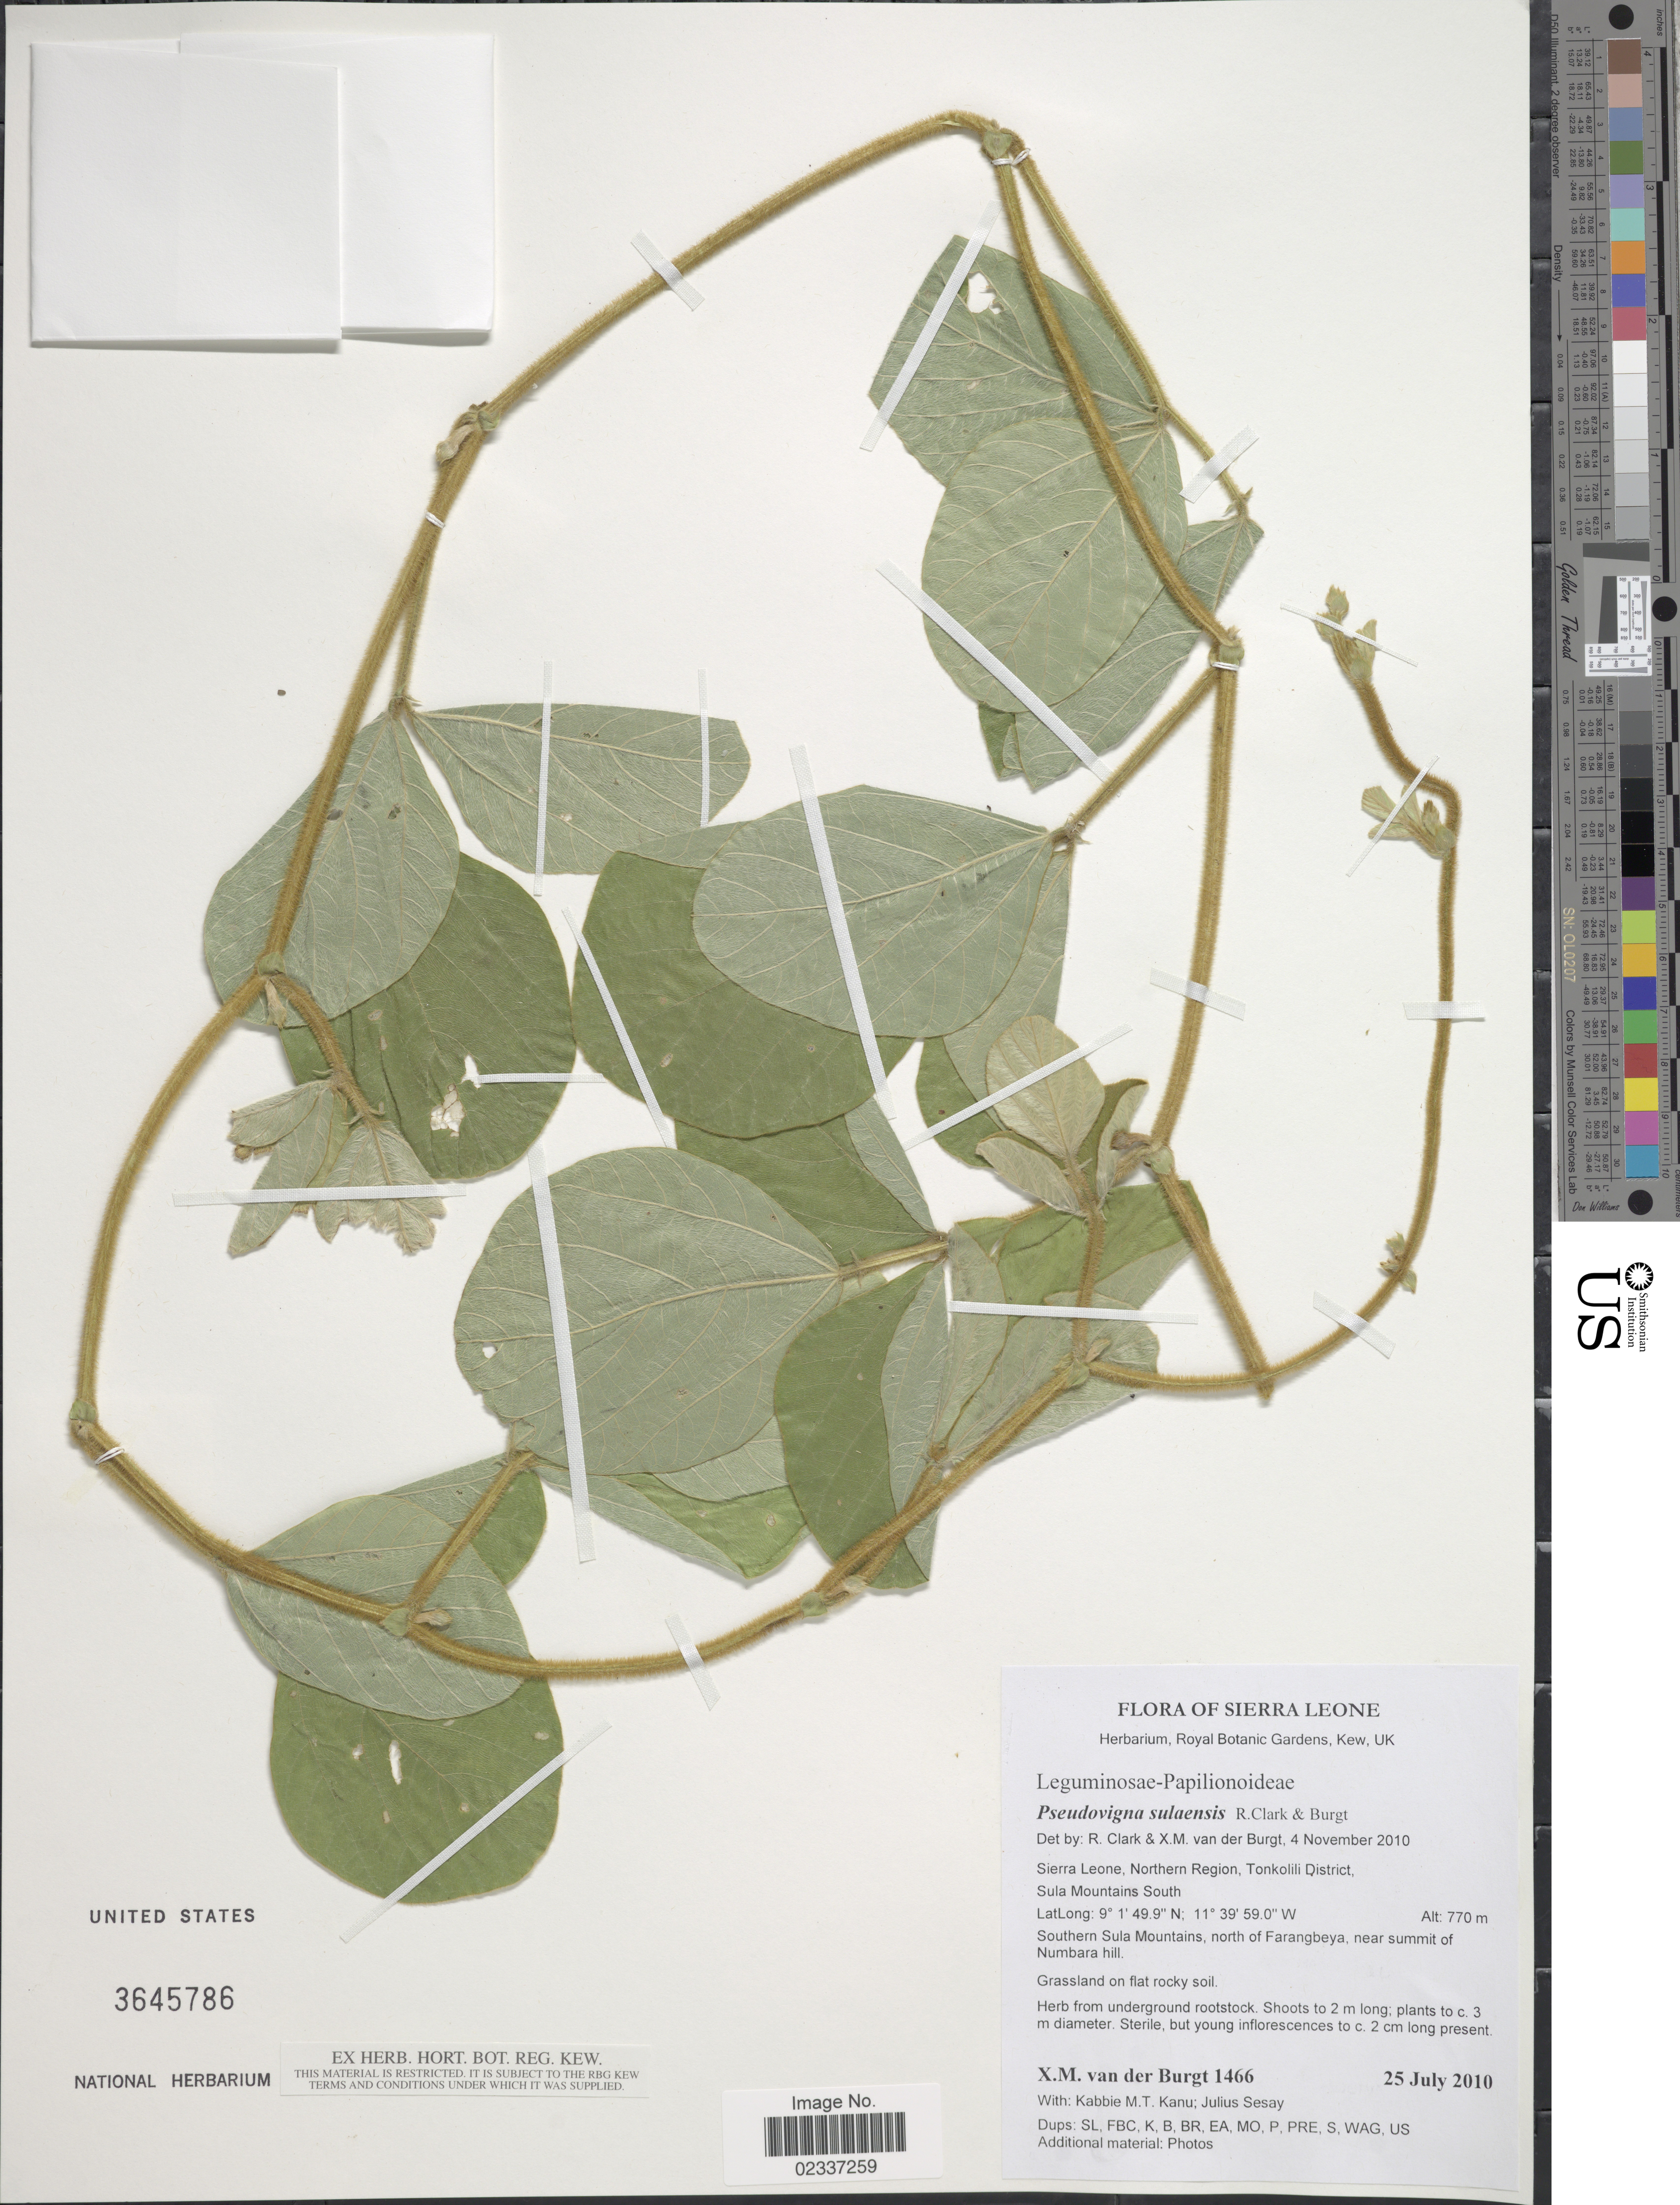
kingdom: Plantae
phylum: Tracheophyta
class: Magnoliopsida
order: Fabales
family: Fabaceae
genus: Pseudovigna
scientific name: Pseudovigna sulaensis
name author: R. Clark & Burgt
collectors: X. M. van der Burgt, K. Kanu & J. Sesay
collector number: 1466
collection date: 2010-07-25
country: Sierra Leone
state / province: Northern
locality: Northern Region, Tonkolili District, Sula Mountains South, Southern Sula Mountains, north of Farangbeya, near summit of Numbara hill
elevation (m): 770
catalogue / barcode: US 3645786